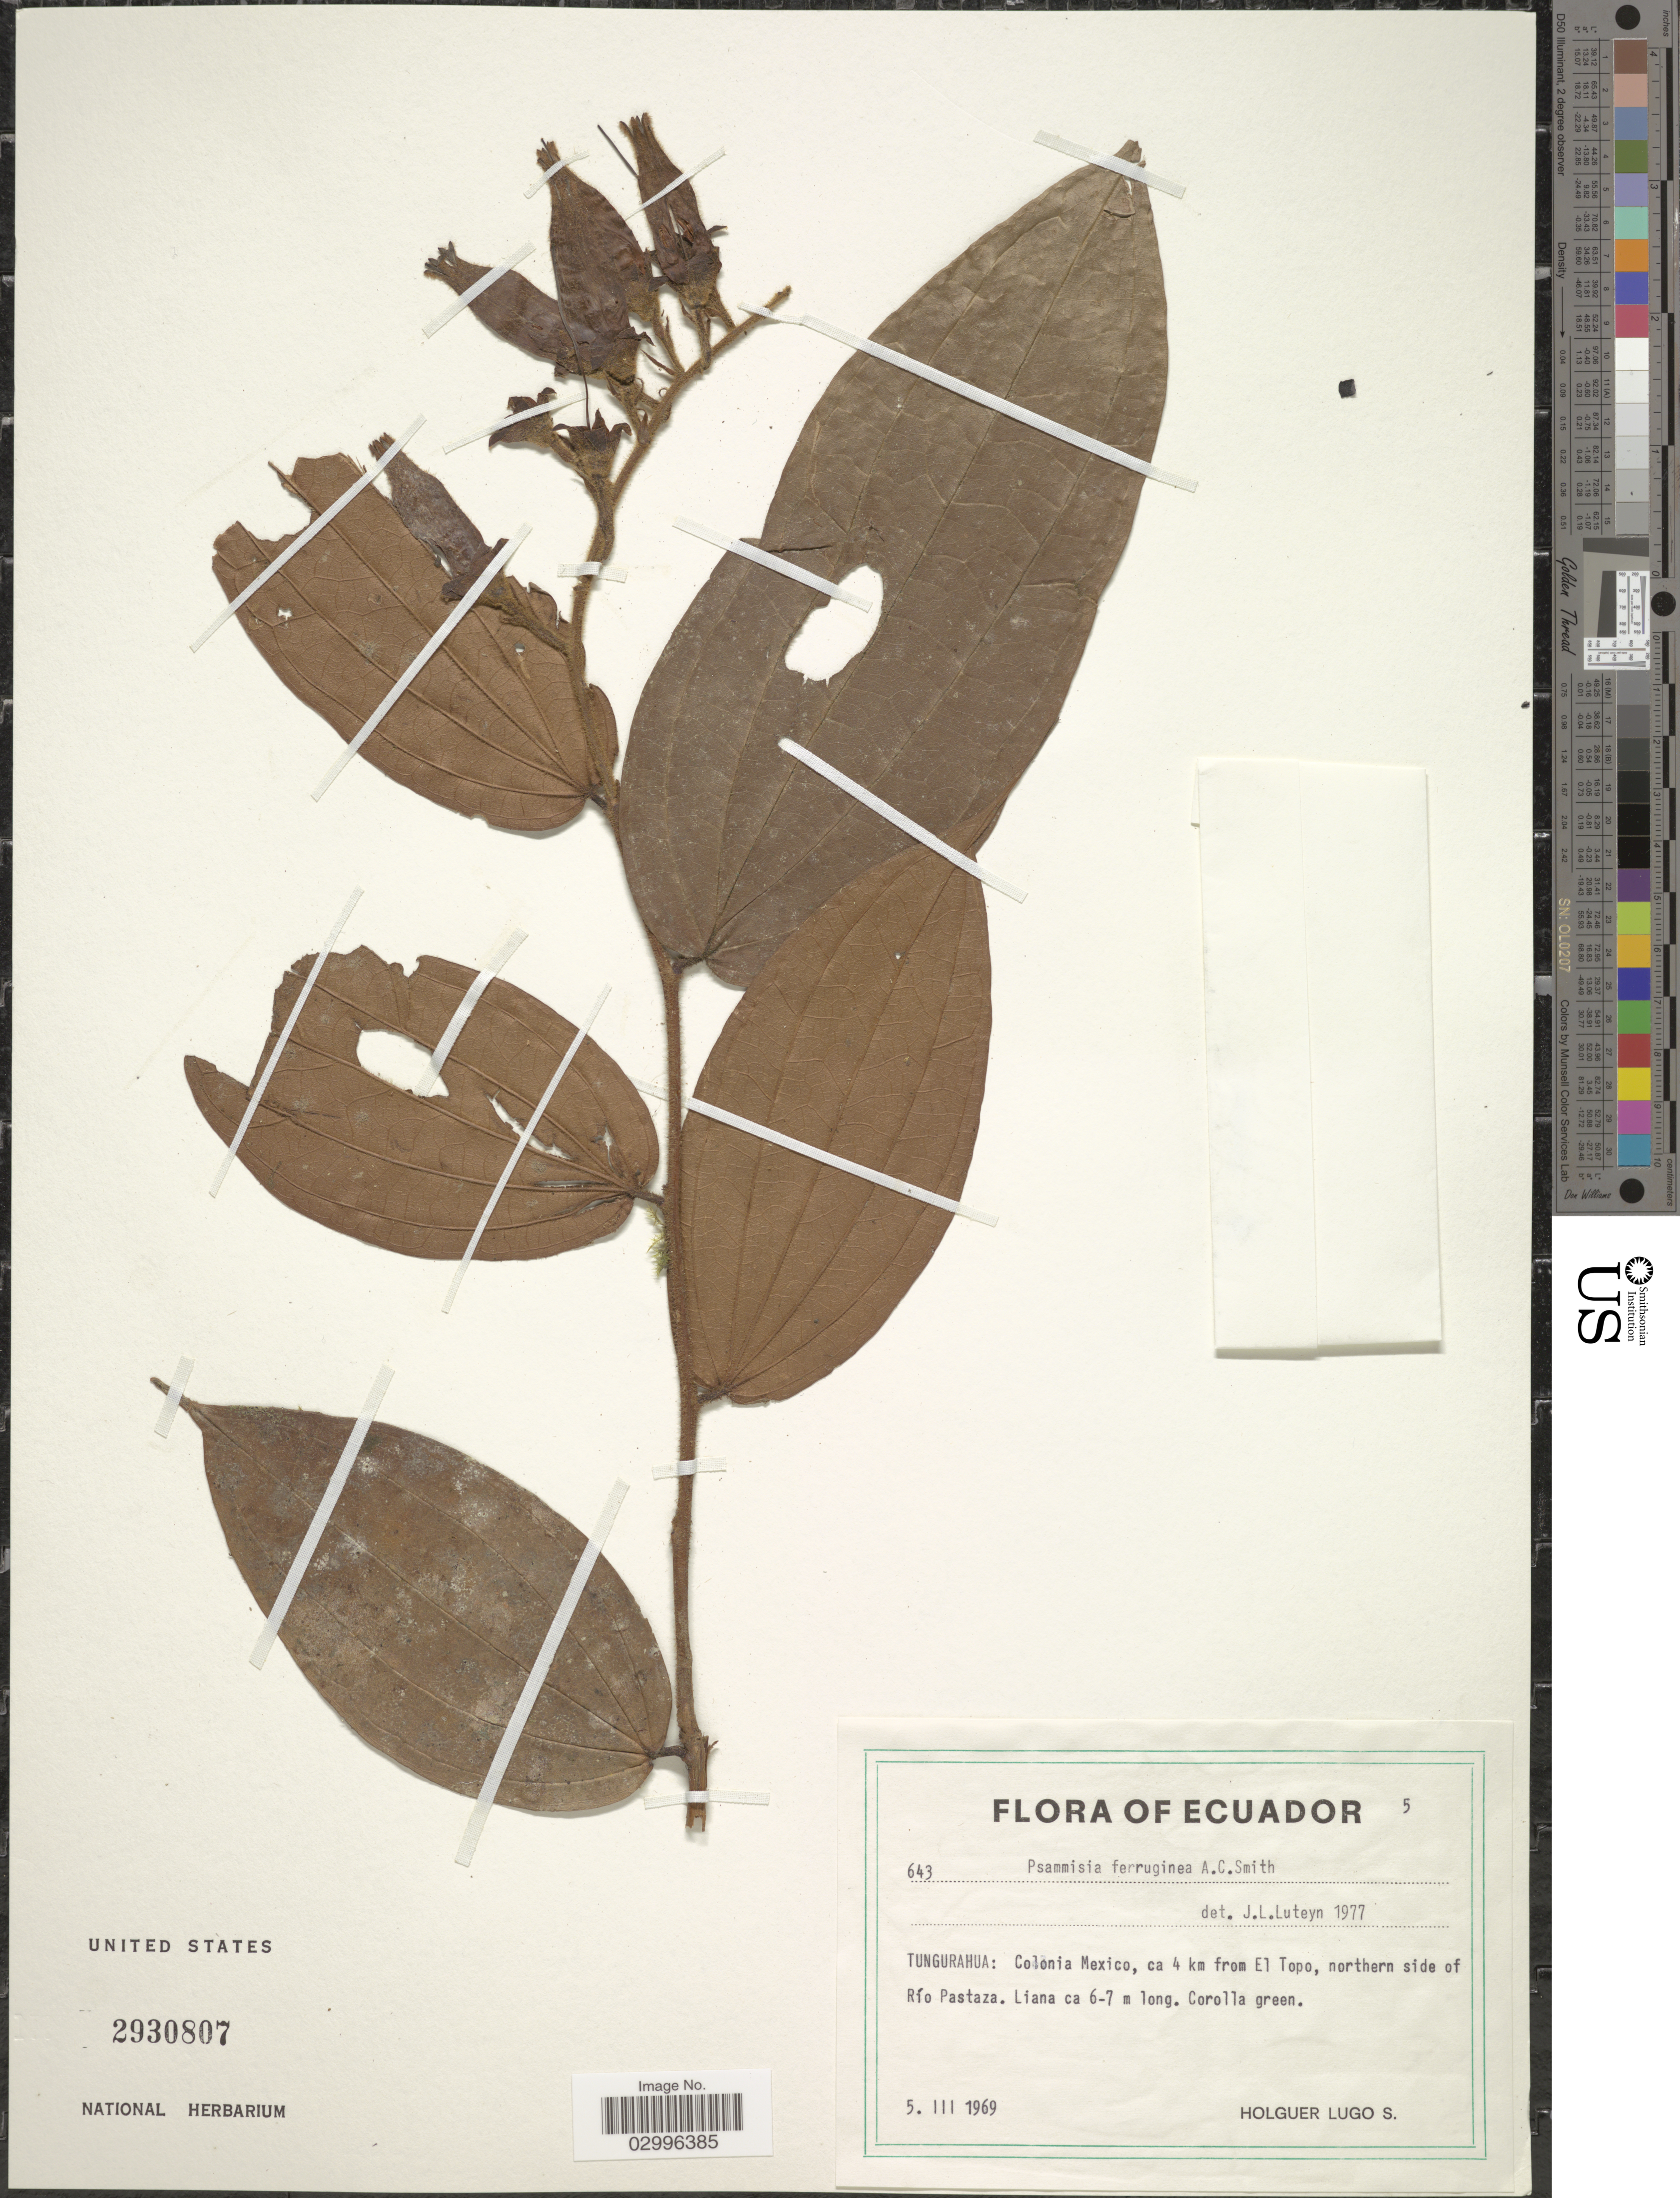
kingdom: Plantae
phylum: Tracheophyta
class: Magnoliopsida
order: Ericales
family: Ericaceae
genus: Psammisia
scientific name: Psammisia ferruginea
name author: A.C. Sm.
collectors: H. Lugo S.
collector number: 643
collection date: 1969-03-05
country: Ecuador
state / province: Tungurahua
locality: Colonia Mexico, ca 4 km from El Topo, northern side of Río Pastaza.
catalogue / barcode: US 2930807